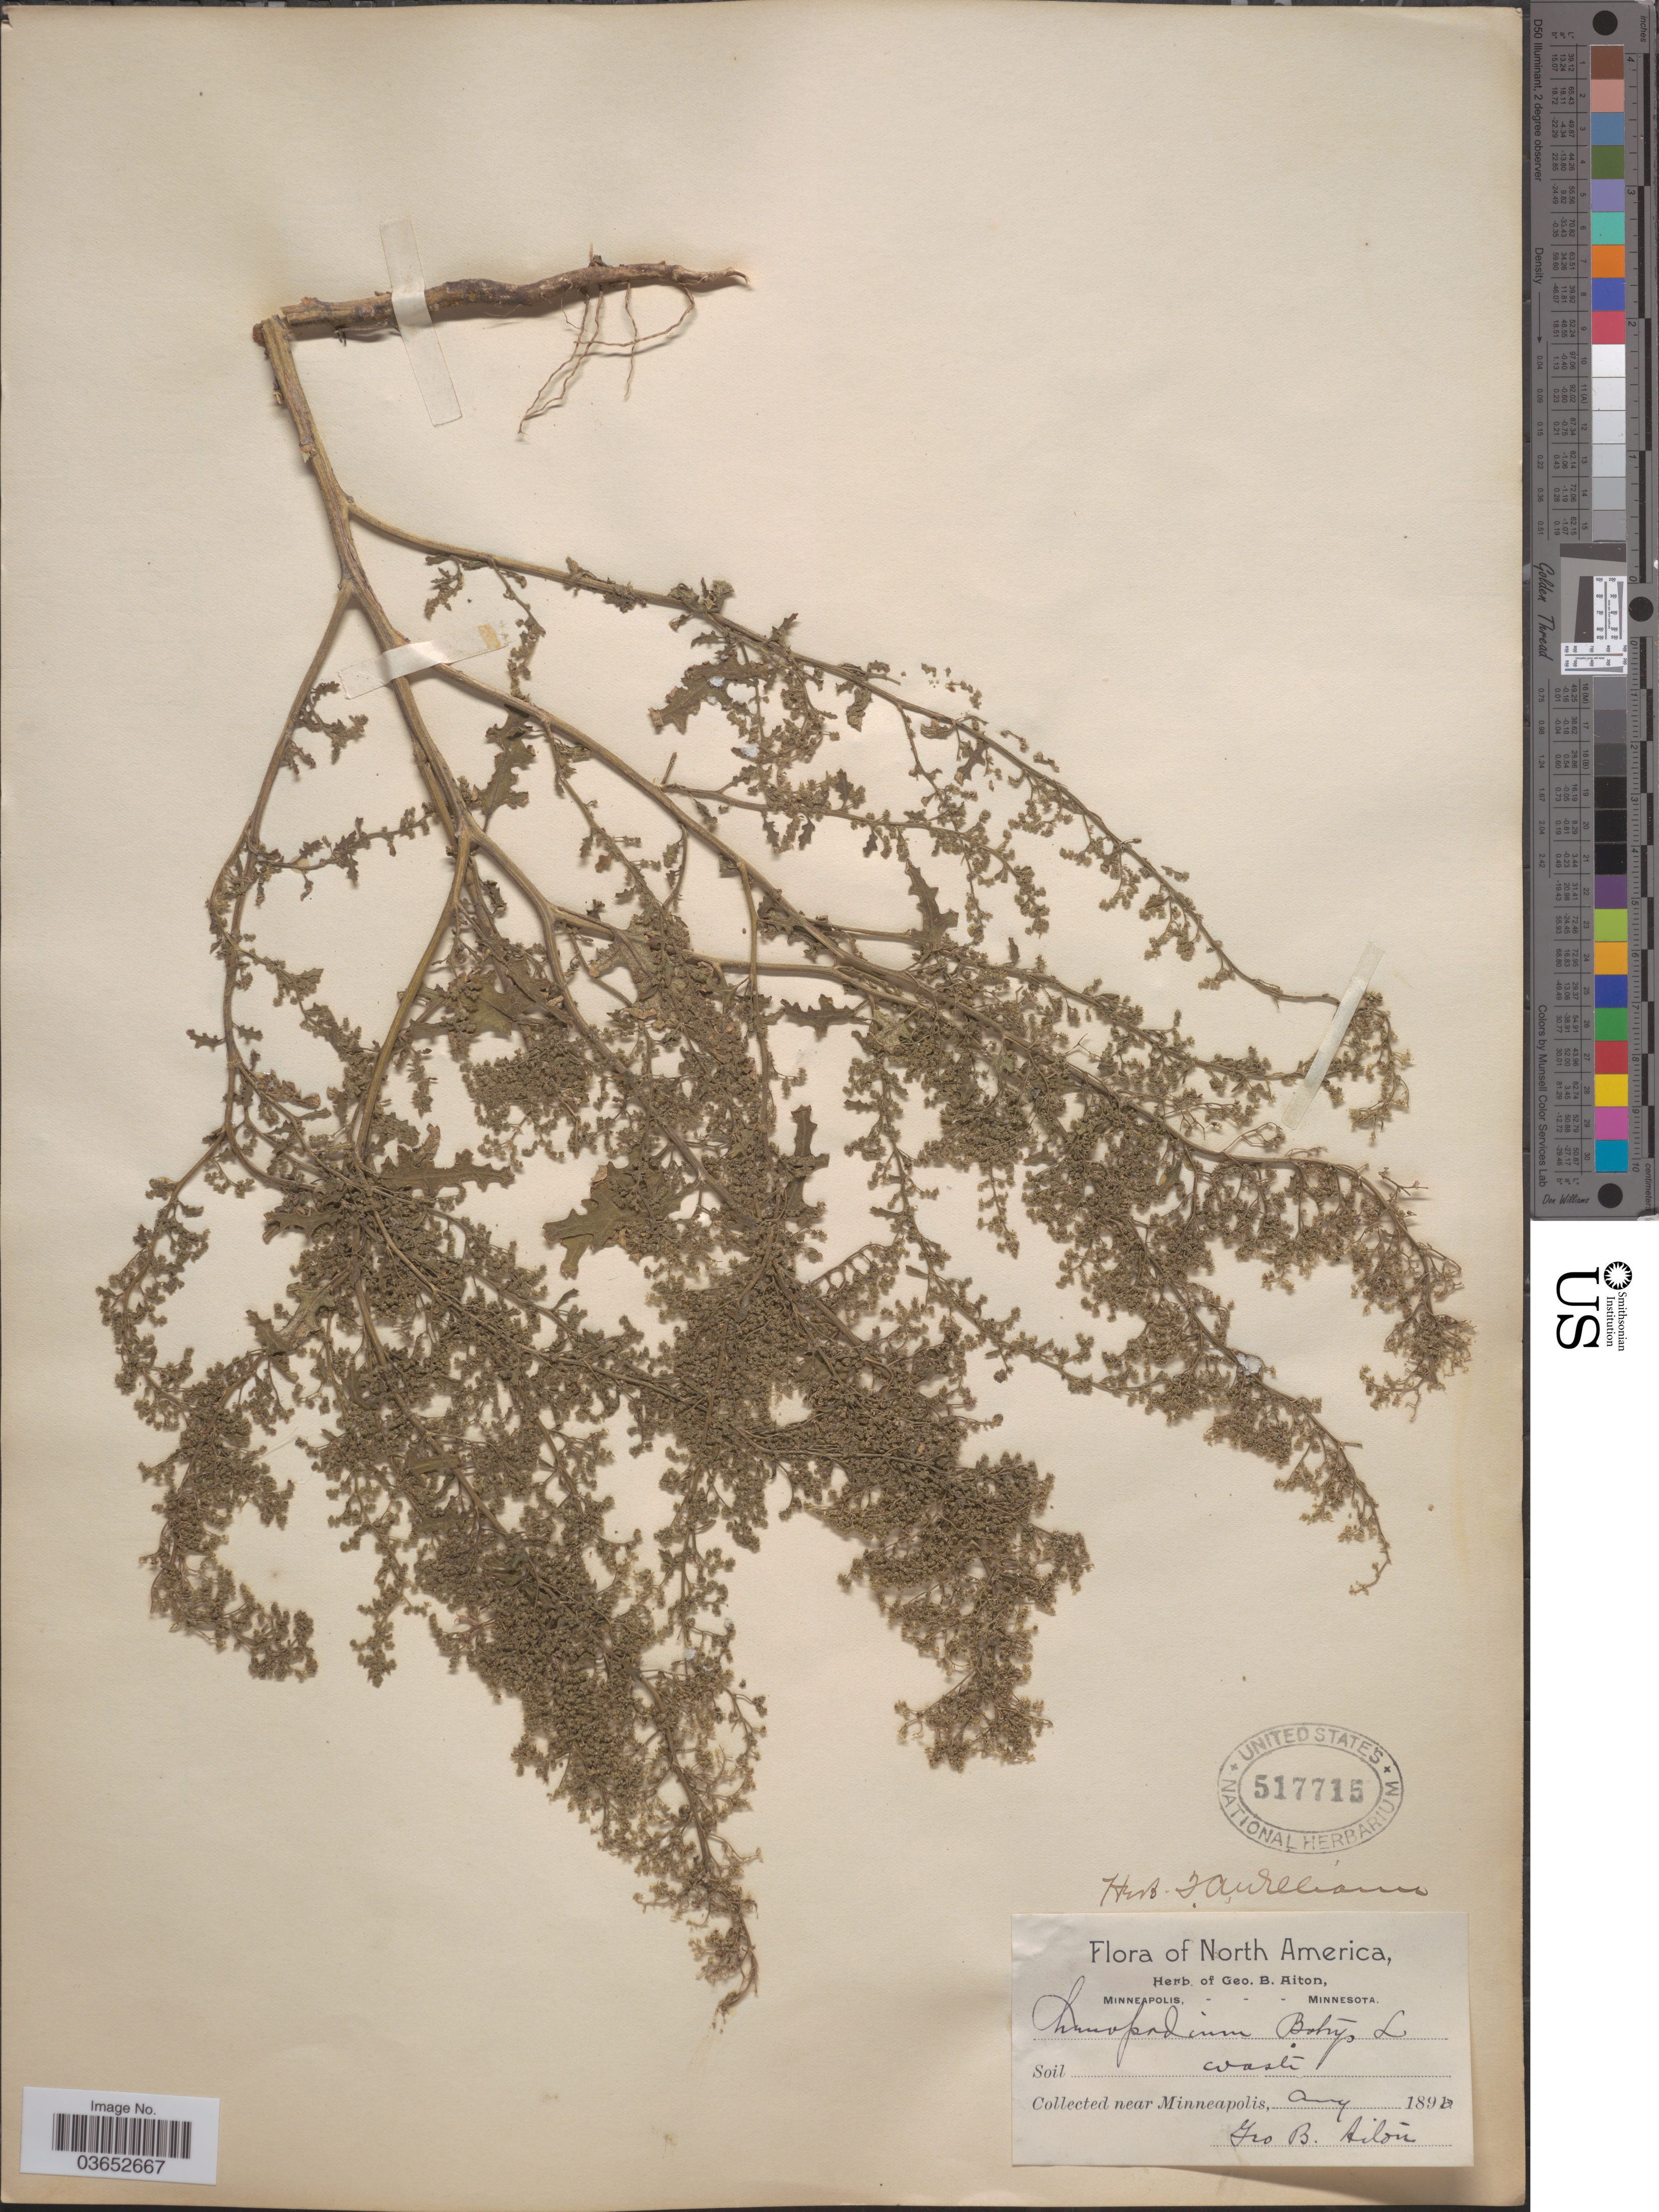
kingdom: Plantae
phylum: Tracheophyta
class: Magnoliopsida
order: Caryophyllales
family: Amaranthaceae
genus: Chenopodium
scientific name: Chenopodium botrys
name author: L.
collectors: G. B. Aiton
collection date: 1896-08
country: United States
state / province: Minnesota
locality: Near Minneapolis.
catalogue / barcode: US 517715